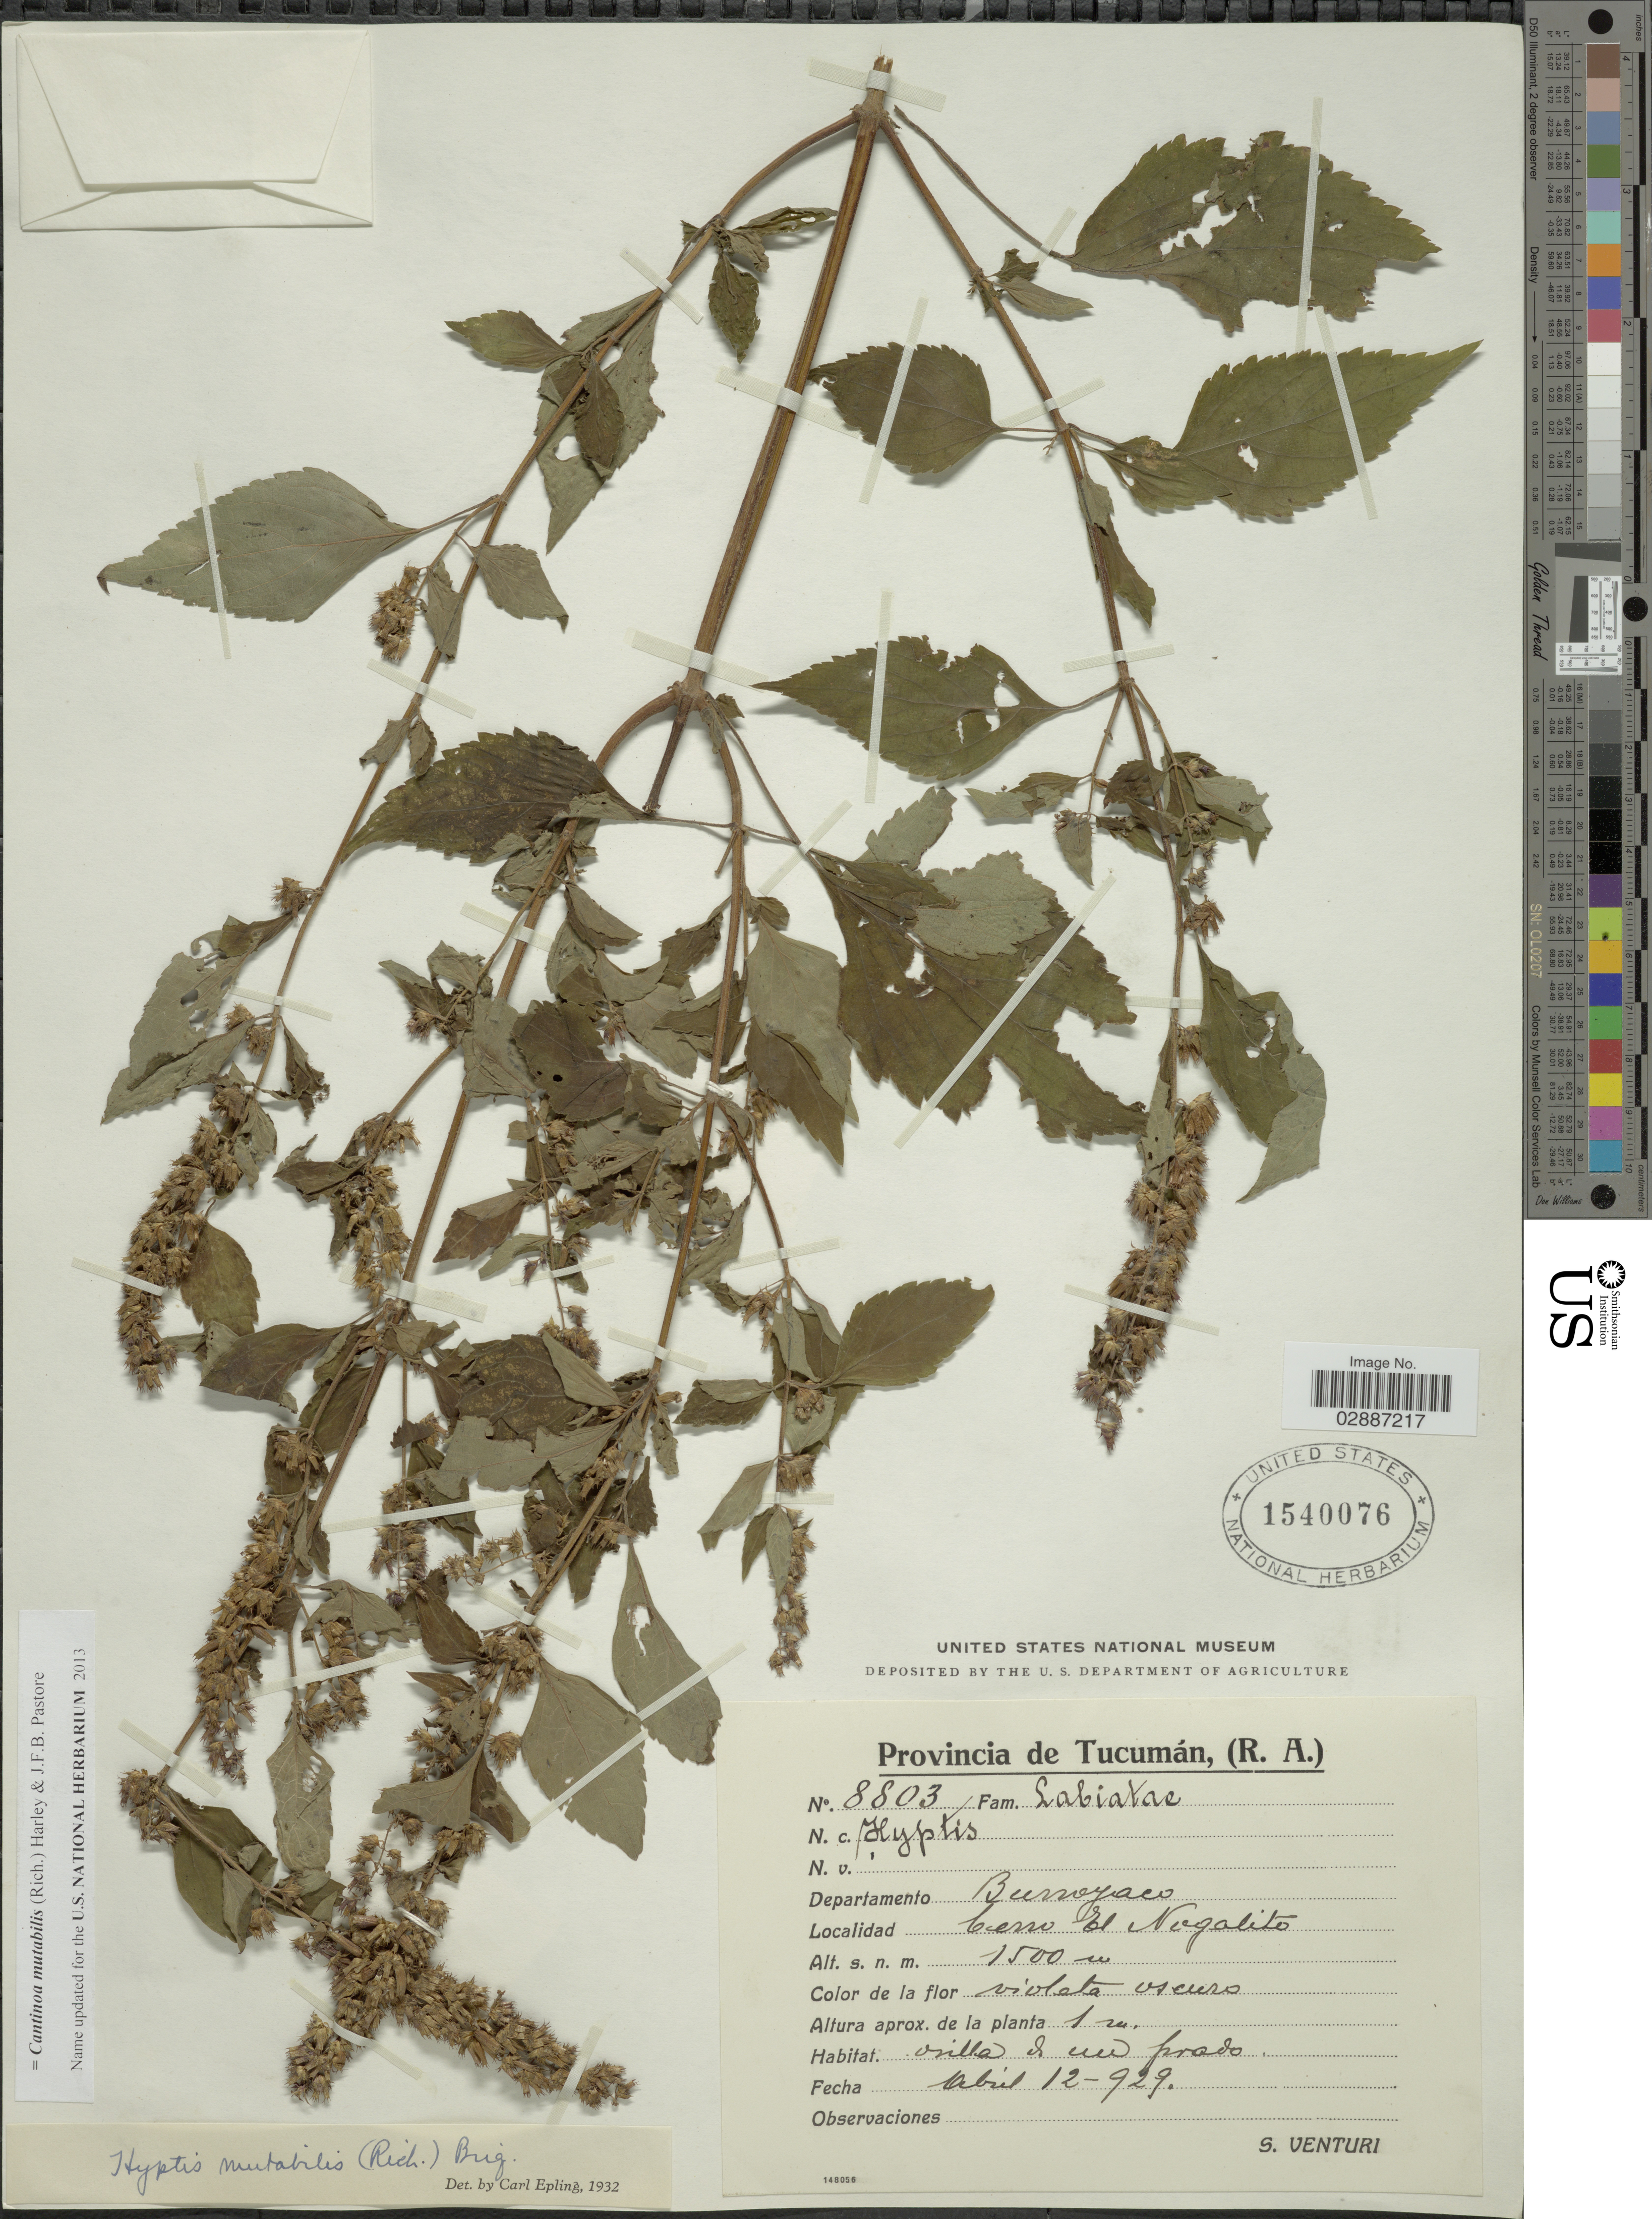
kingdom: Plantae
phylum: Tracheophyta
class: Magnoliopsida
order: Lamiales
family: Lamiaceae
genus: Cantinoa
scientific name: Cantinoa mutabilis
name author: (Epling) Harley & J.F.B. Pastore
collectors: S. Venturi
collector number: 8803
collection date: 1929-04-12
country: Argentina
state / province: Tucuman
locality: Departamento Burroyaco. Cerro El Nogalito.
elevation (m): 1500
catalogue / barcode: US 1540076